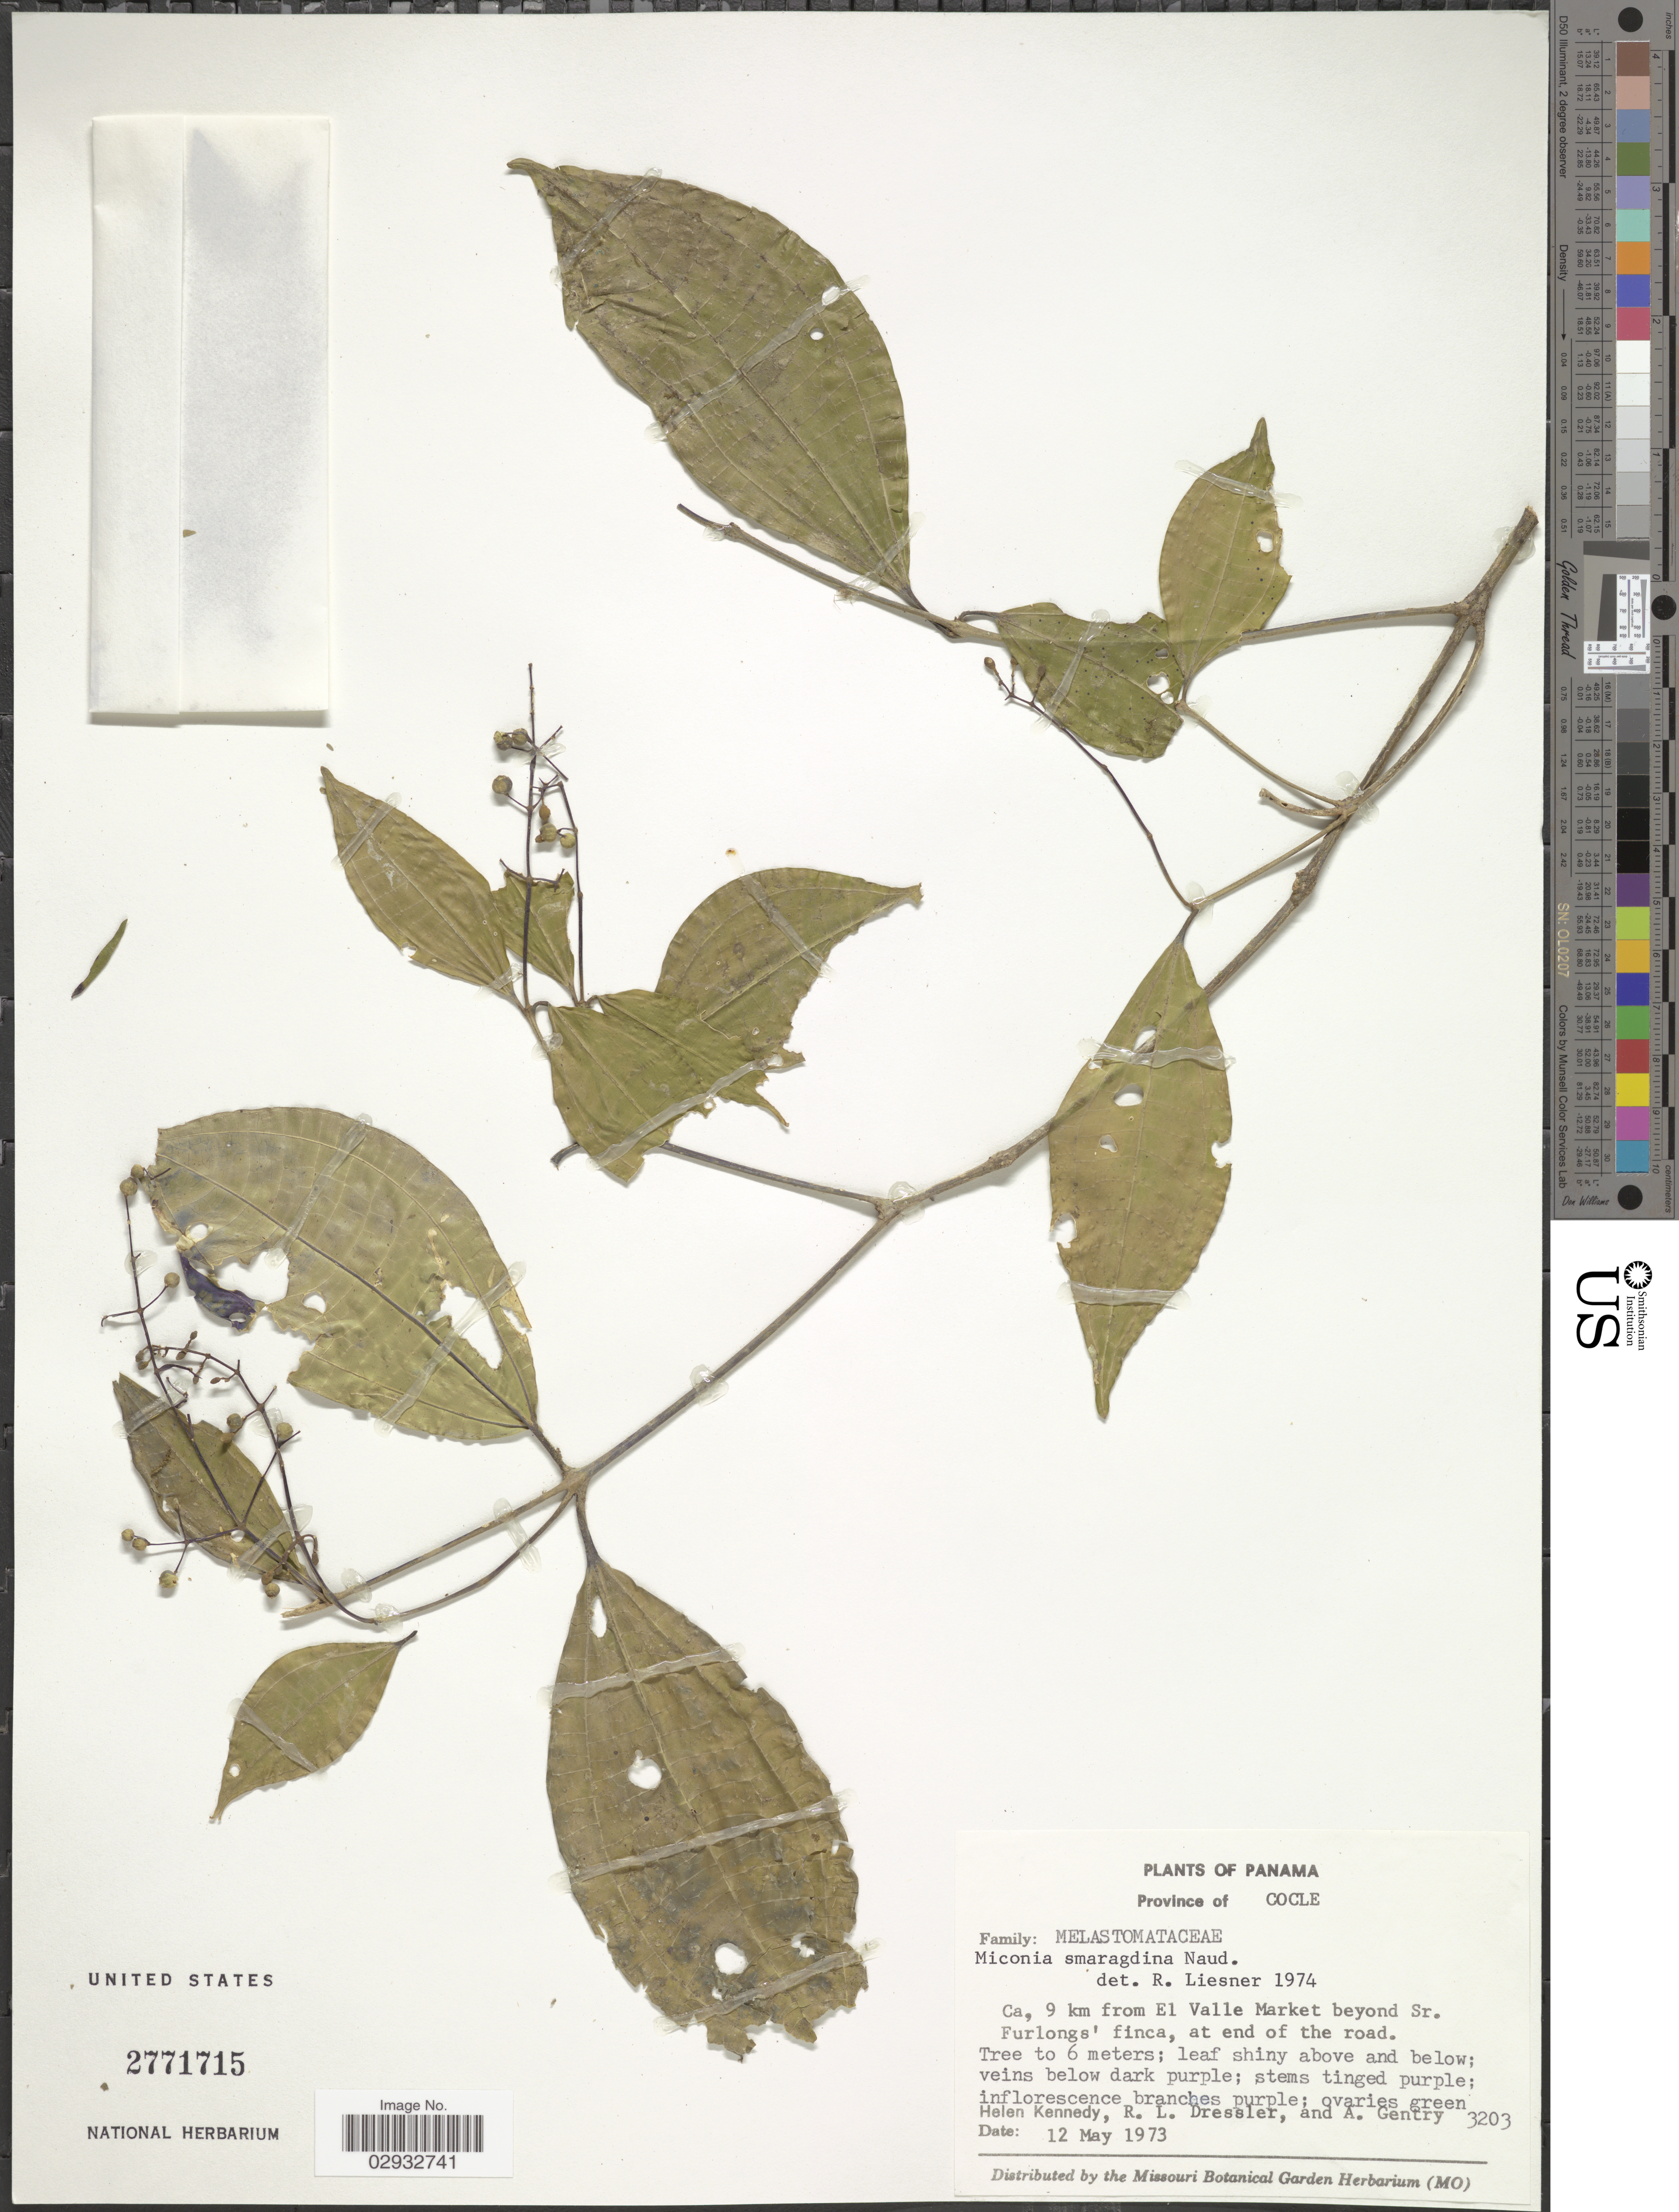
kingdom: Plantae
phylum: Tracheophyta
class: Magnoliopsida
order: Myrtales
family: Melastomataceae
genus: Miconia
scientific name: Miconia gracilis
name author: Triana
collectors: H. Kennedy, R. Dressler & A. H. Gentry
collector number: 3203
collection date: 1973-05-12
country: Panama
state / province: Coclé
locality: Ca, 9 km from El Valle Market beyond Sr. Furlongs' finca, at end of the road.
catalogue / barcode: US 2771715